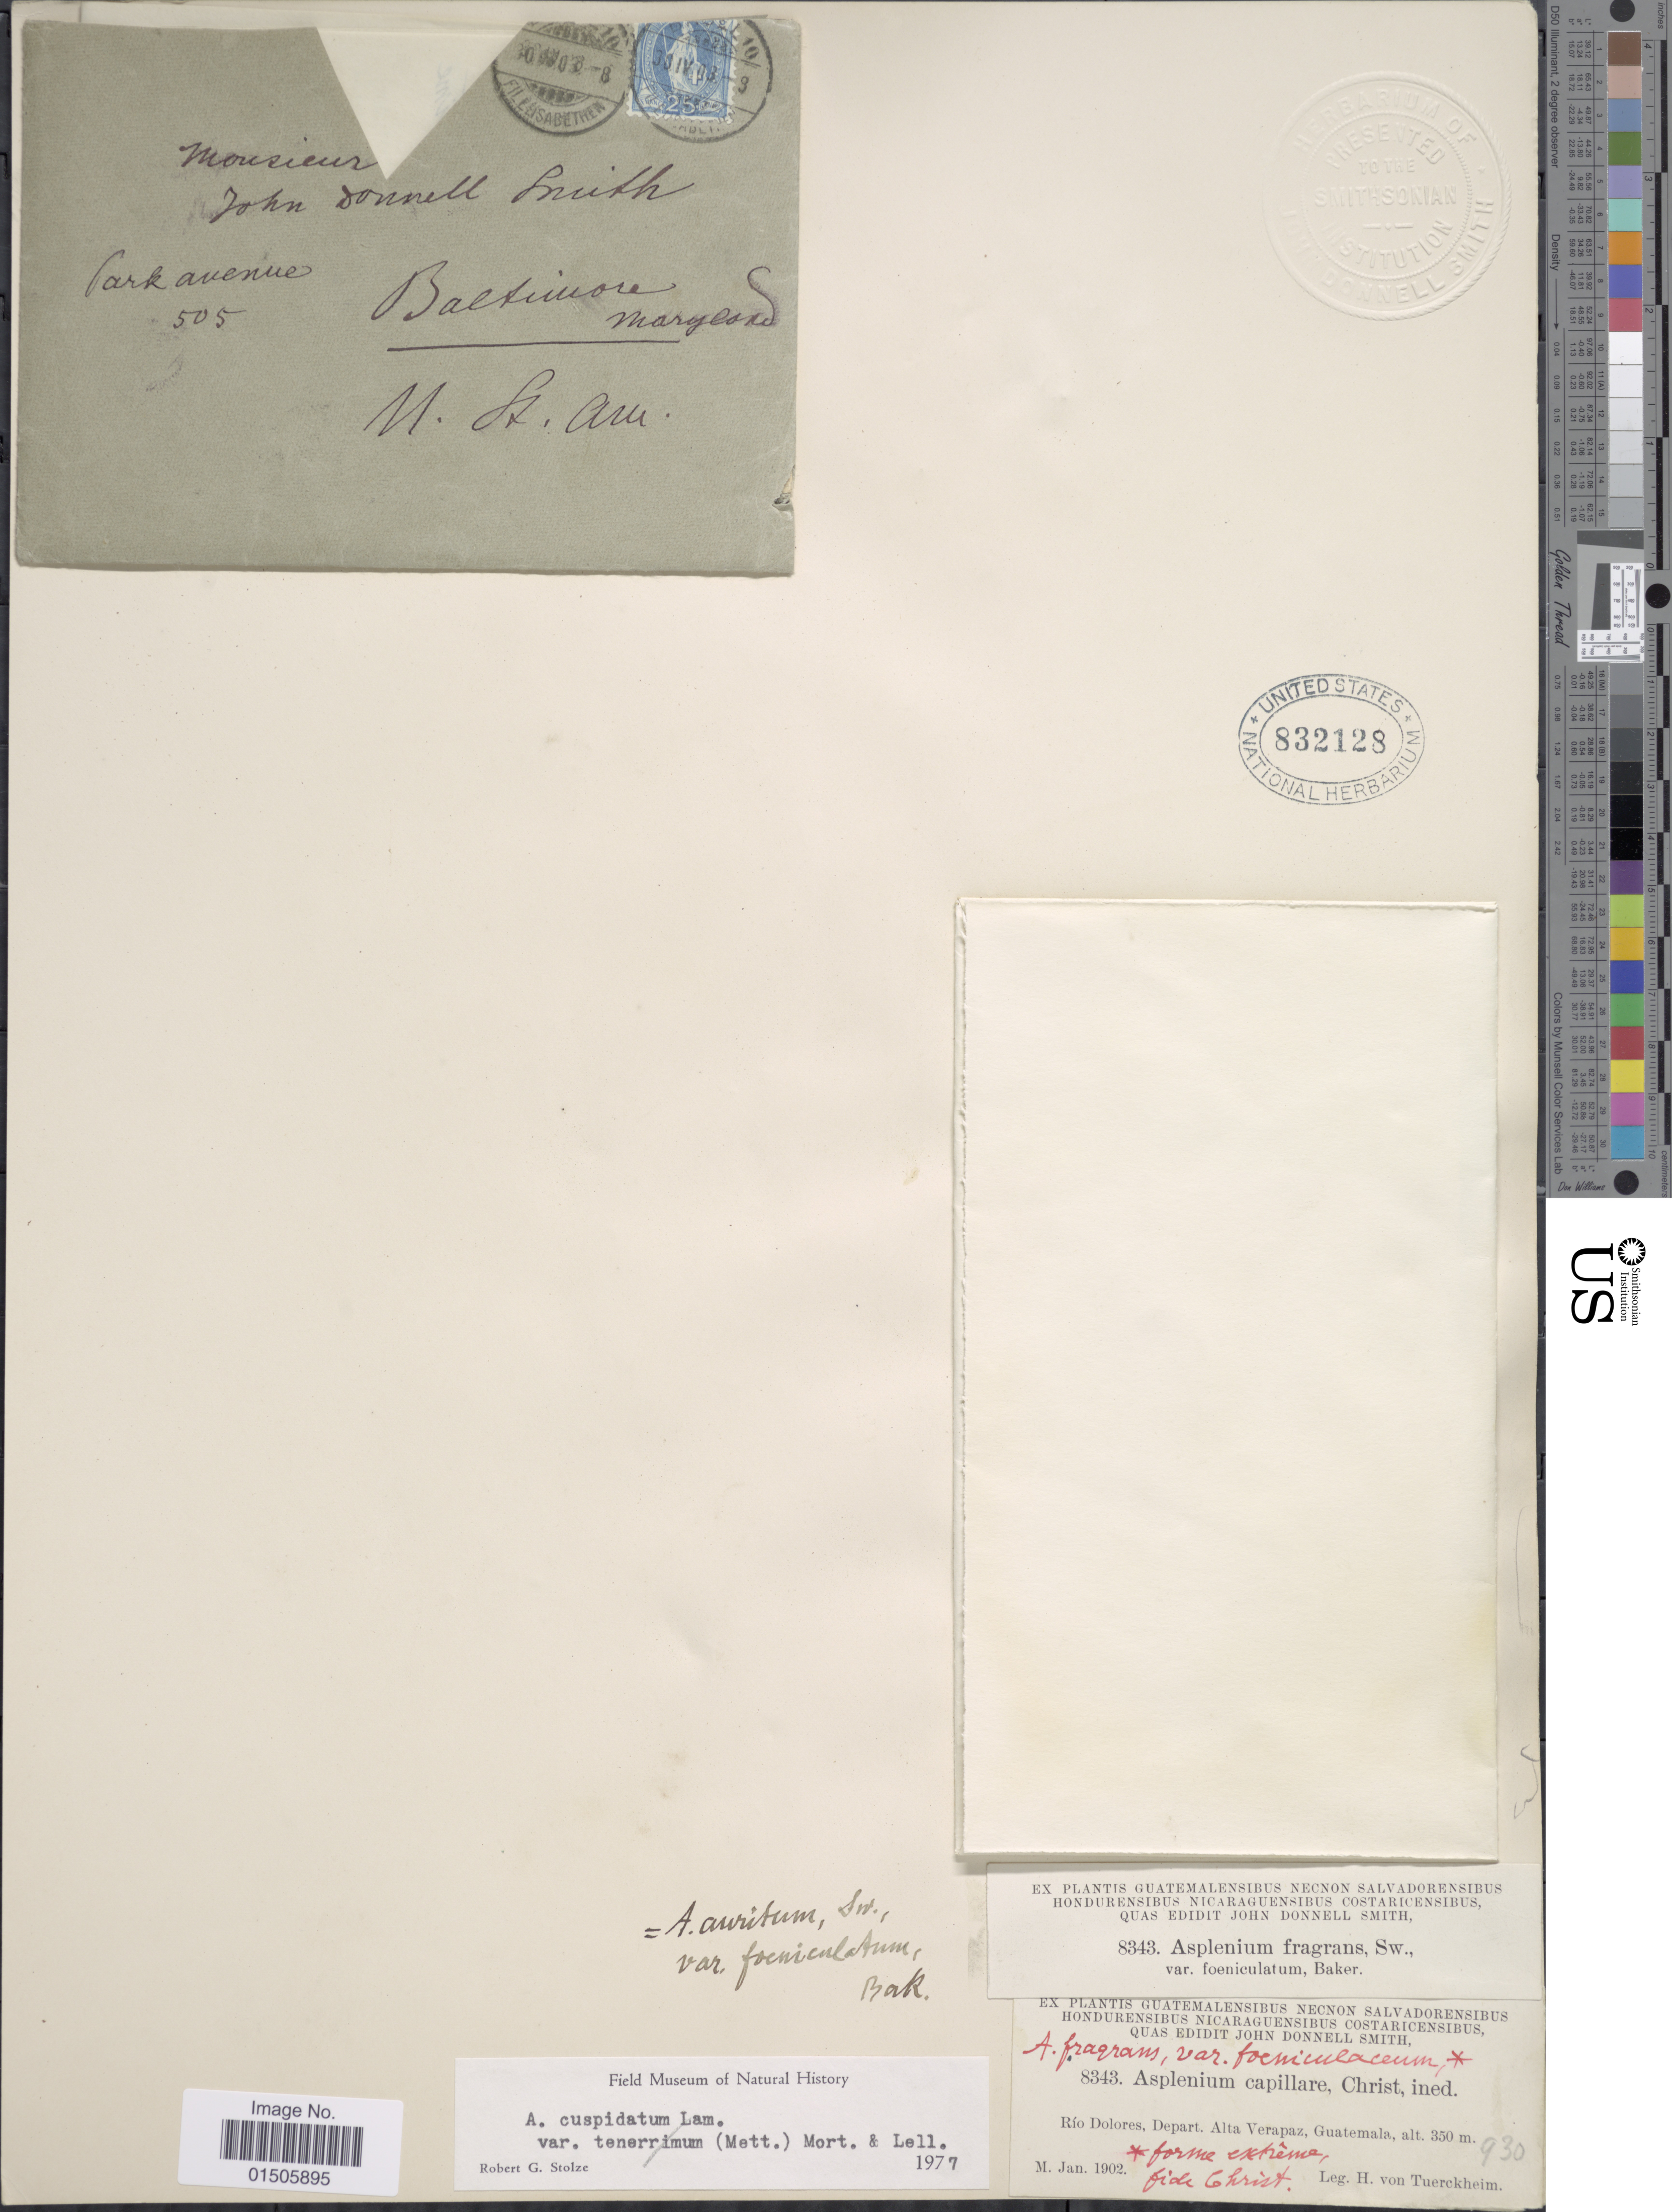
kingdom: Plantae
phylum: Tracheophyta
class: Polypodiopsida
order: Polypodiales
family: Aspleniaceae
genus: Asplenium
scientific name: Asplenium foeniculaceum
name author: (Hook.) T. Moore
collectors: H. von Tuerckheim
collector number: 8343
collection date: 1902-01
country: Guatemala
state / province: Alta Verapaz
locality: Rio Dolores. Depart. Alta Verapaz.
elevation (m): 350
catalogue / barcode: US 832128